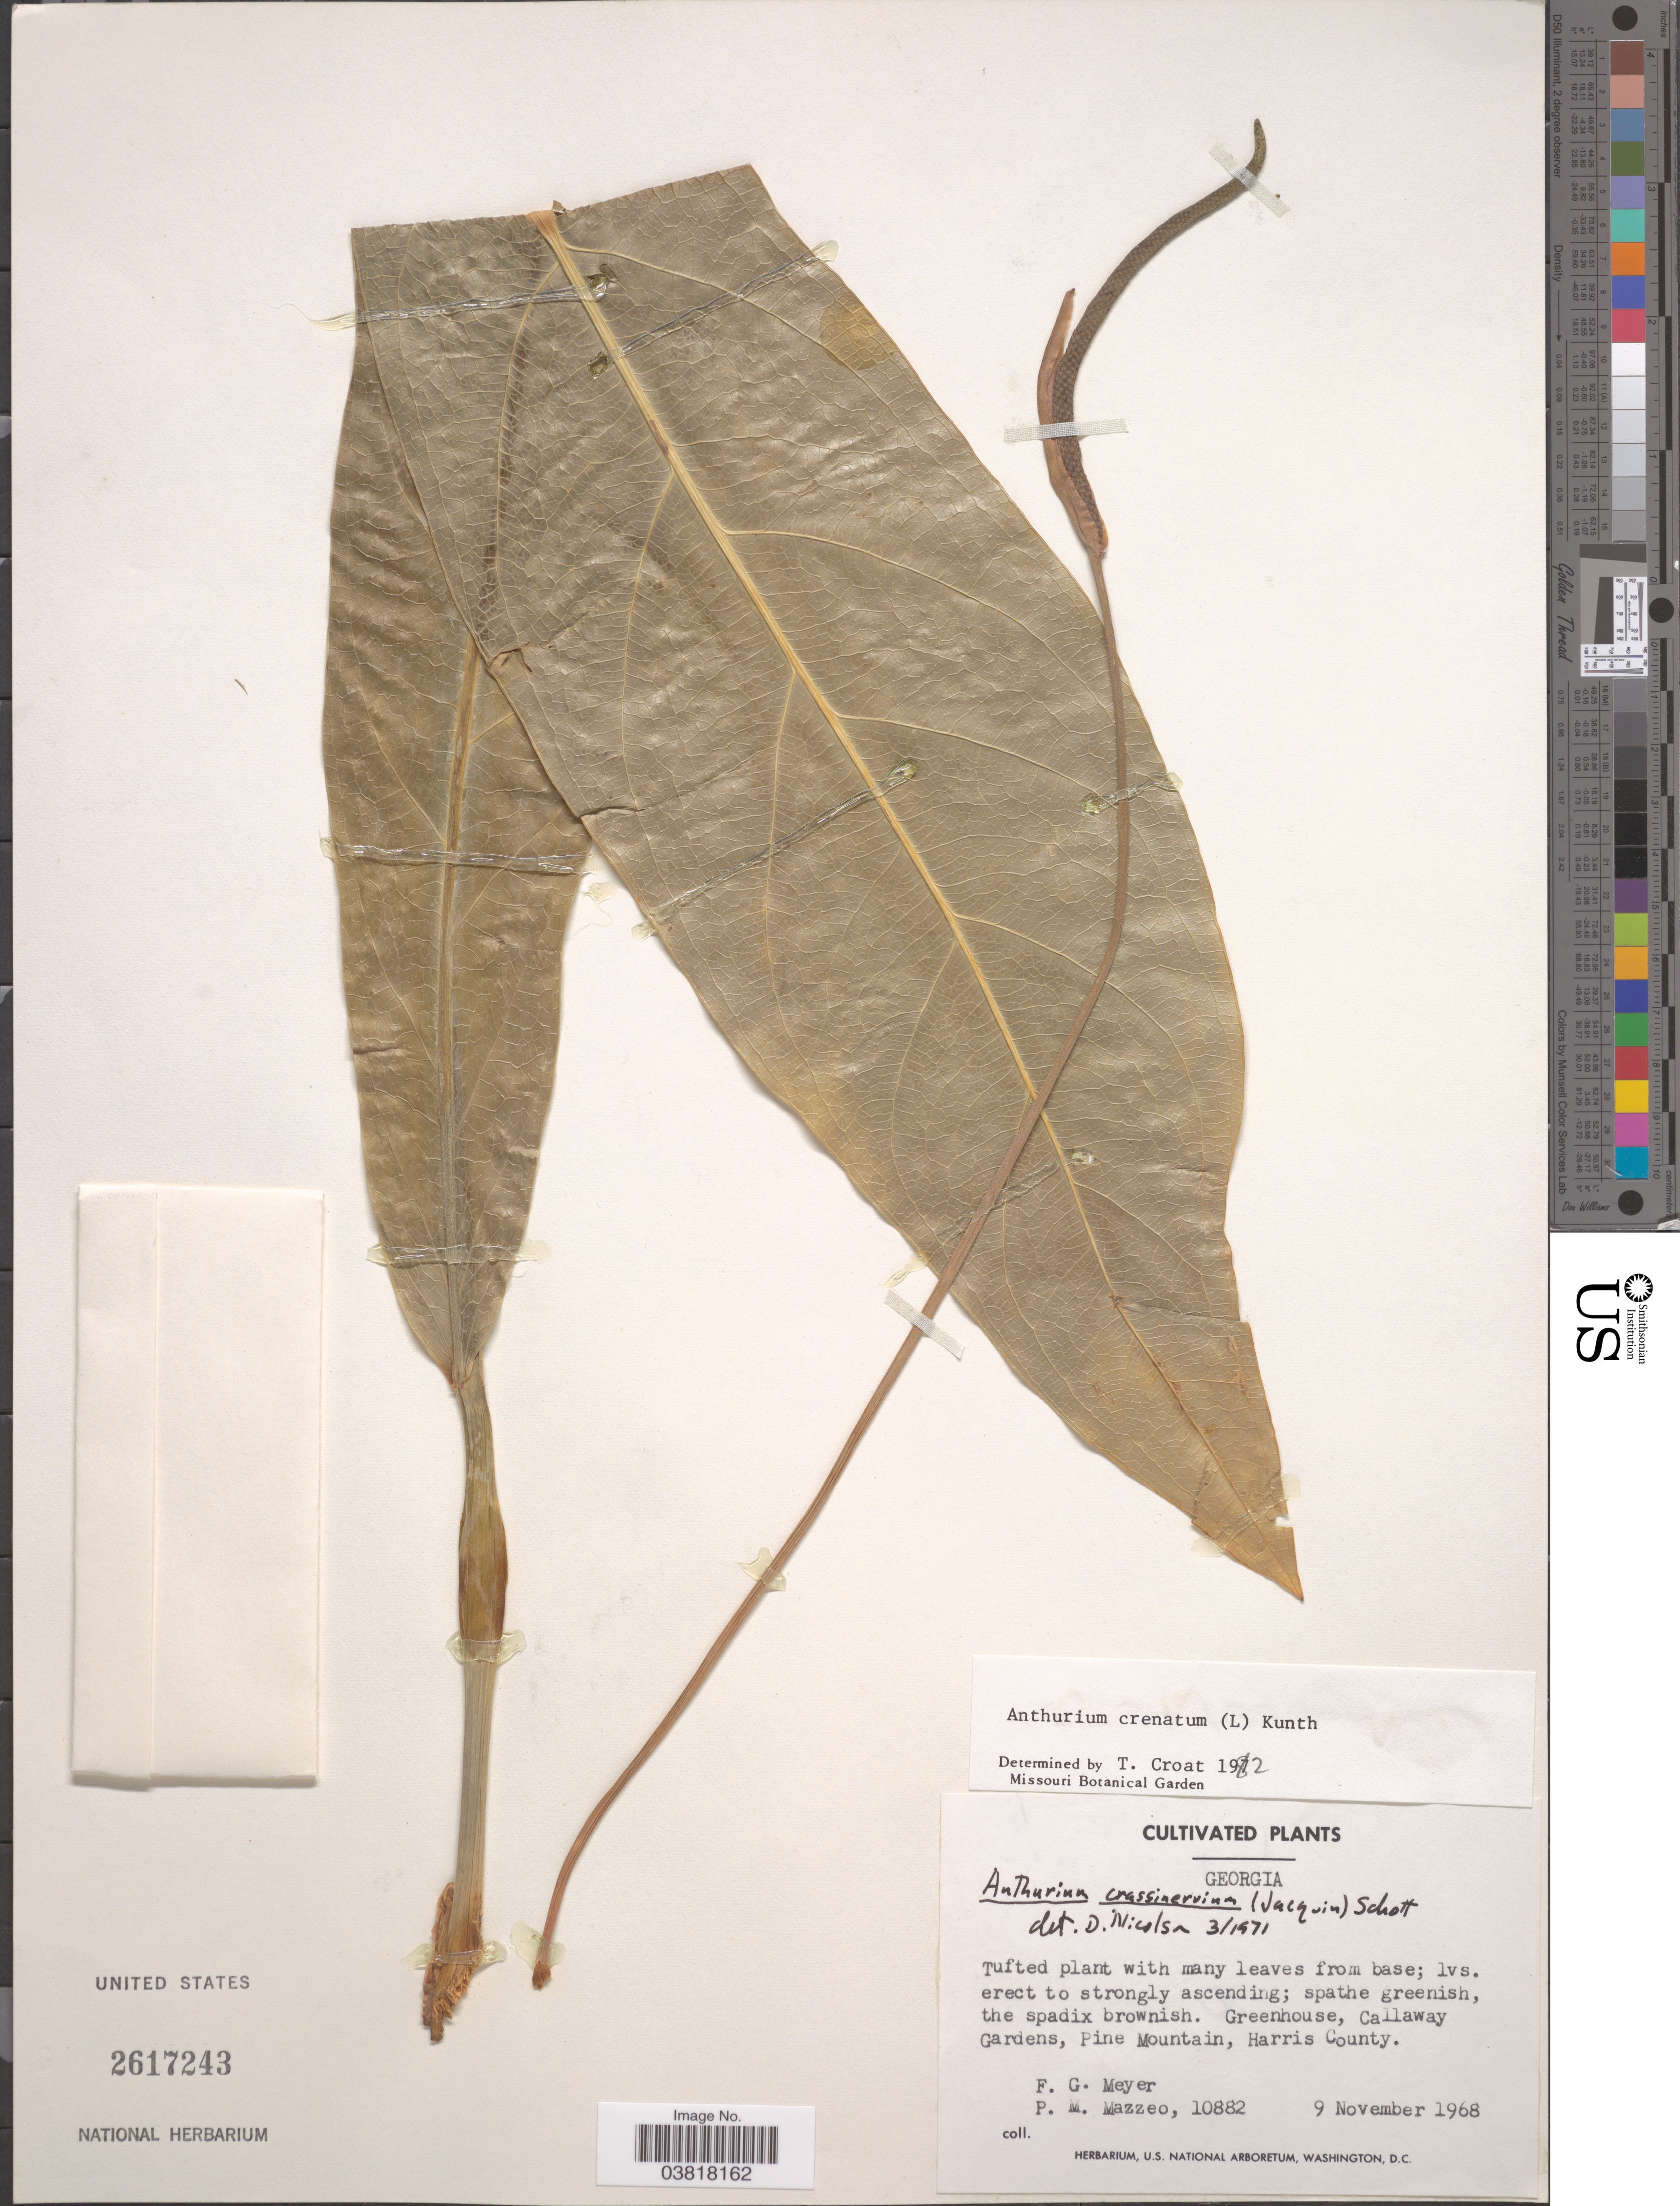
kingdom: Plantae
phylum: Tracheophyta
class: Liliopsida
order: Alismatales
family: Araceae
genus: Anthurium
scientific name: Anthurium crenatum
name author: (L.) Kunth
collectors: F. G. Meyer & P. Mazzeo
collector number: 10882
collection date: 1968-11-09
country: United States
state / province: Georgia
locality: Greenhouse, Callaway Gardens, Pine Mountain, Harris County.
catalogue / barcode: US 2617243